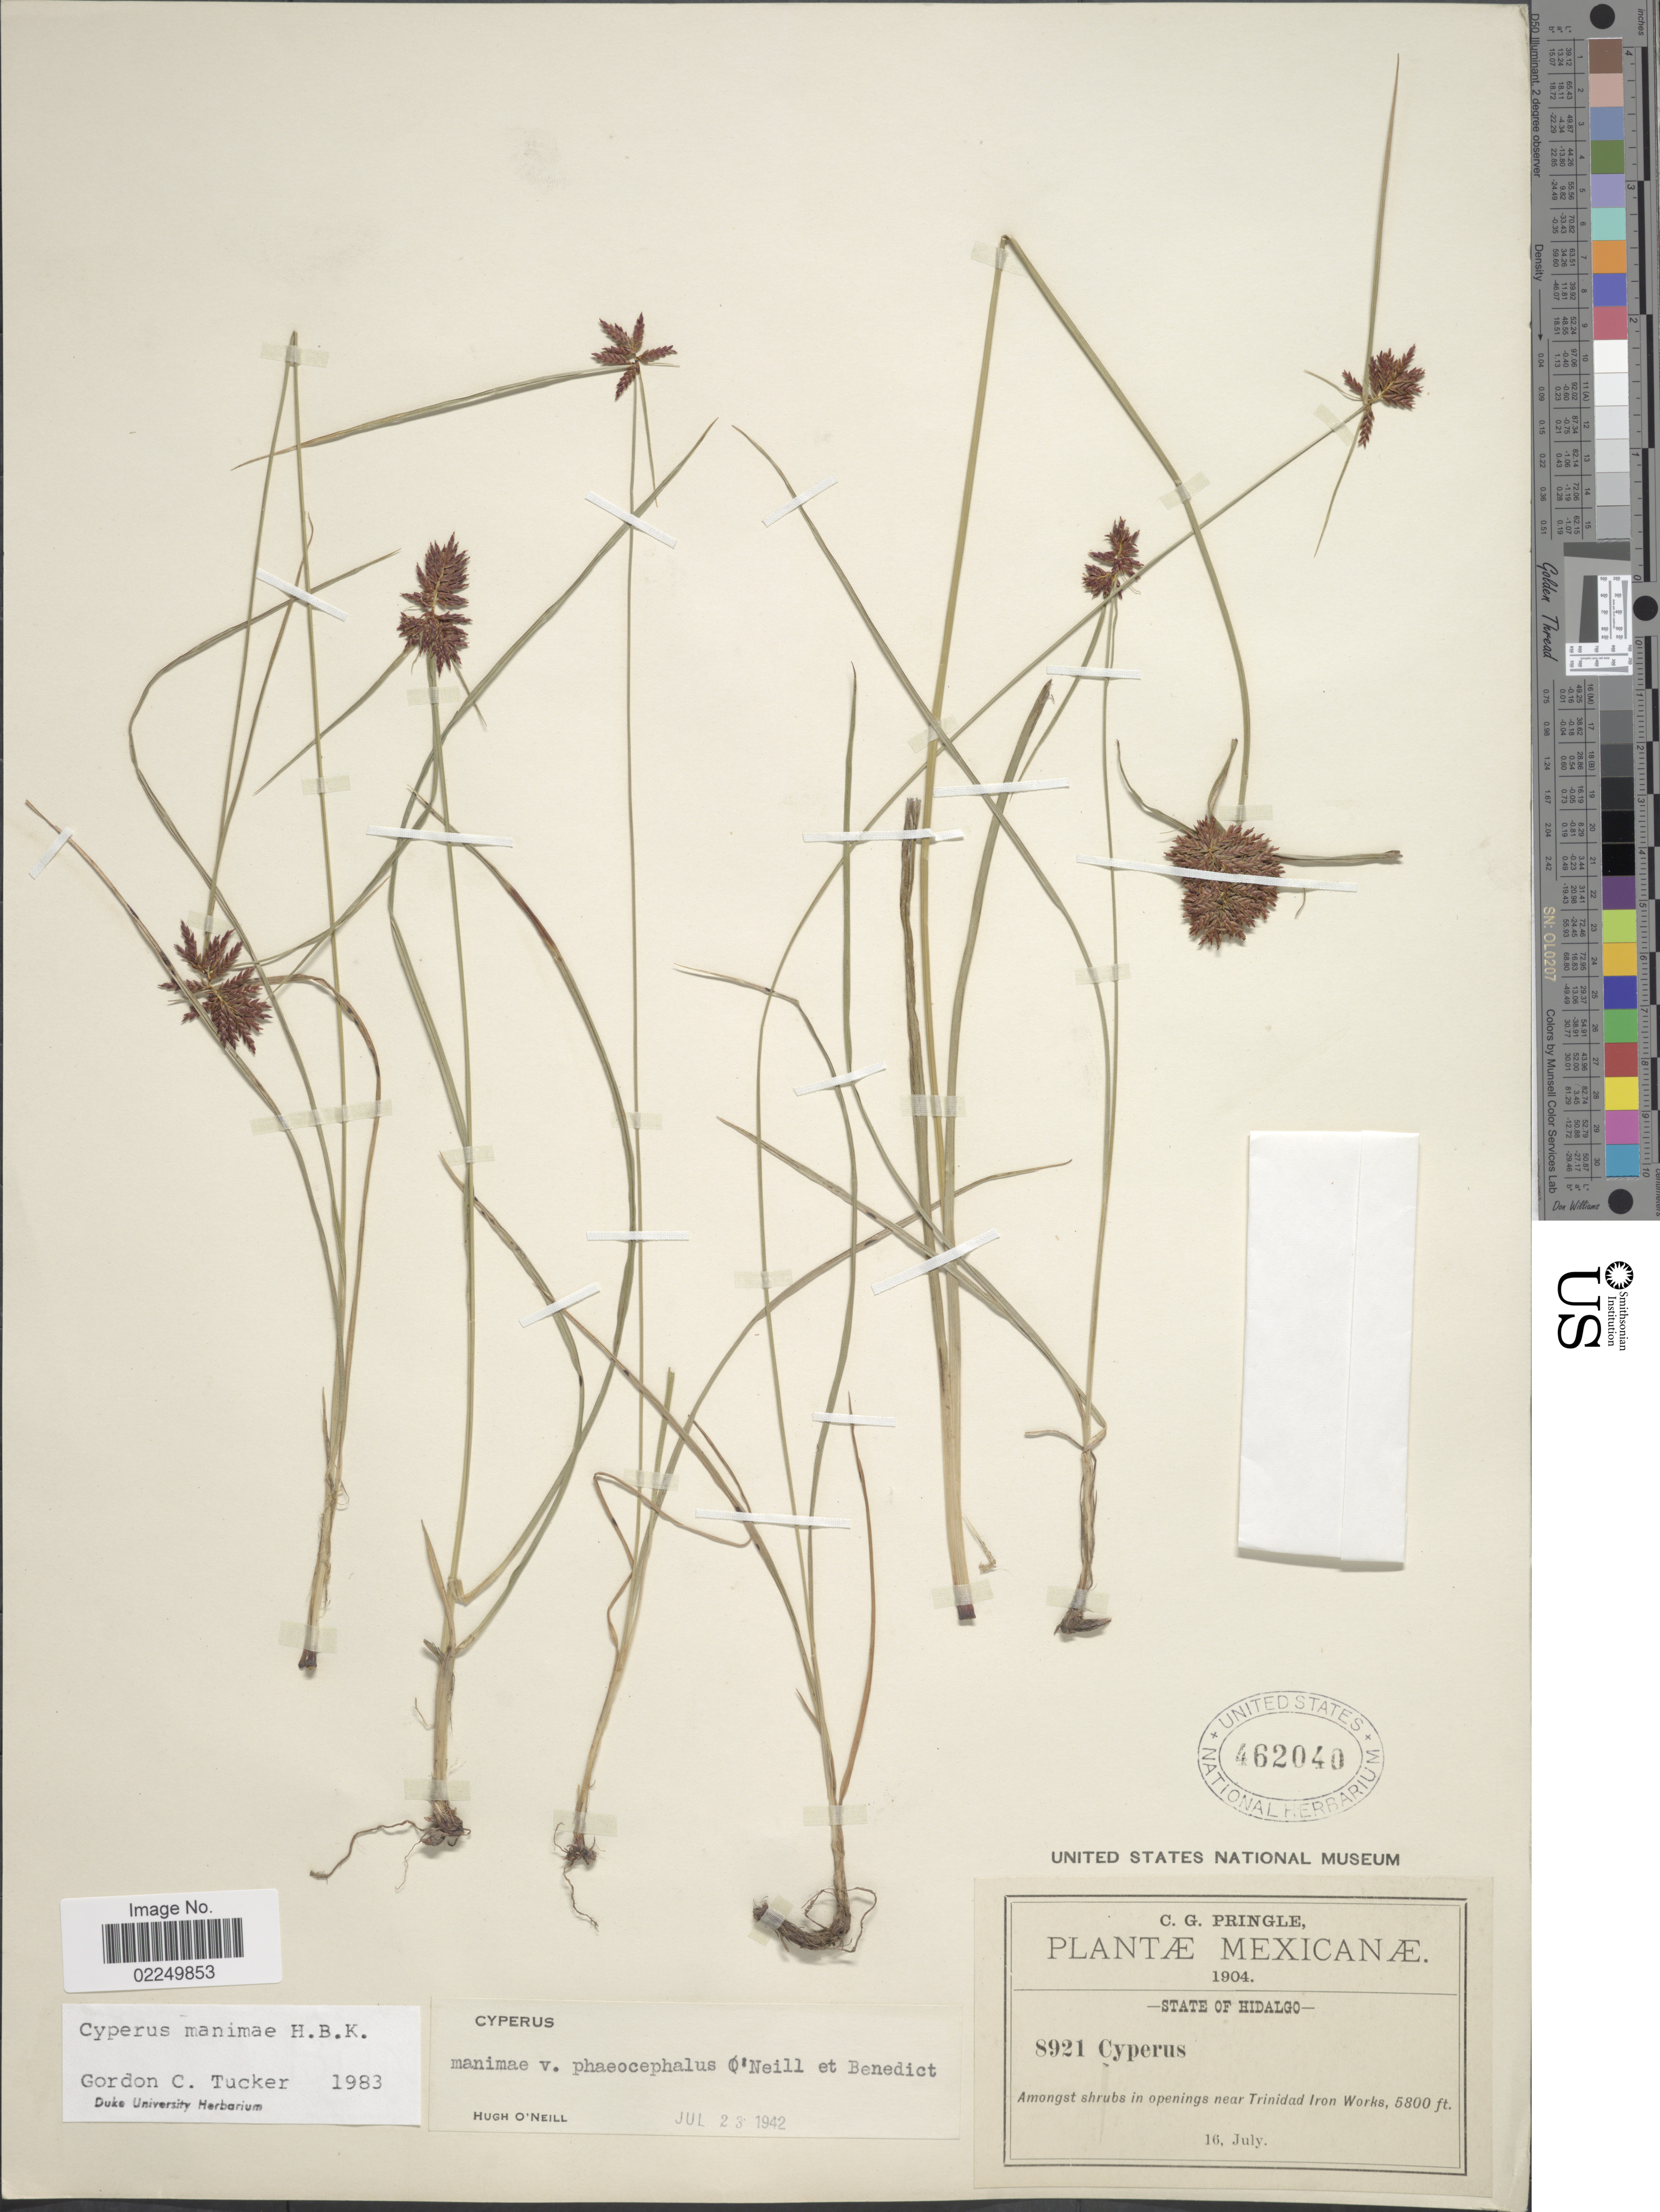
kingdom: Plantae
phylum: Tracheophyta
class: Liliopsida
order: Poales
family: Cyperaceae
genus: Cyperus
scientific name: Cyperus manimae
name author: Kunth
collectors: C. G. Pringle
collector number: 8921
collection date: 1904-07-16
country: Mexico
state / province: Hidalgo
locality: Amongst shrubs in openings near Trinidad Iron Works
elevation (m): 1768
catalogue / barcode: US 462040